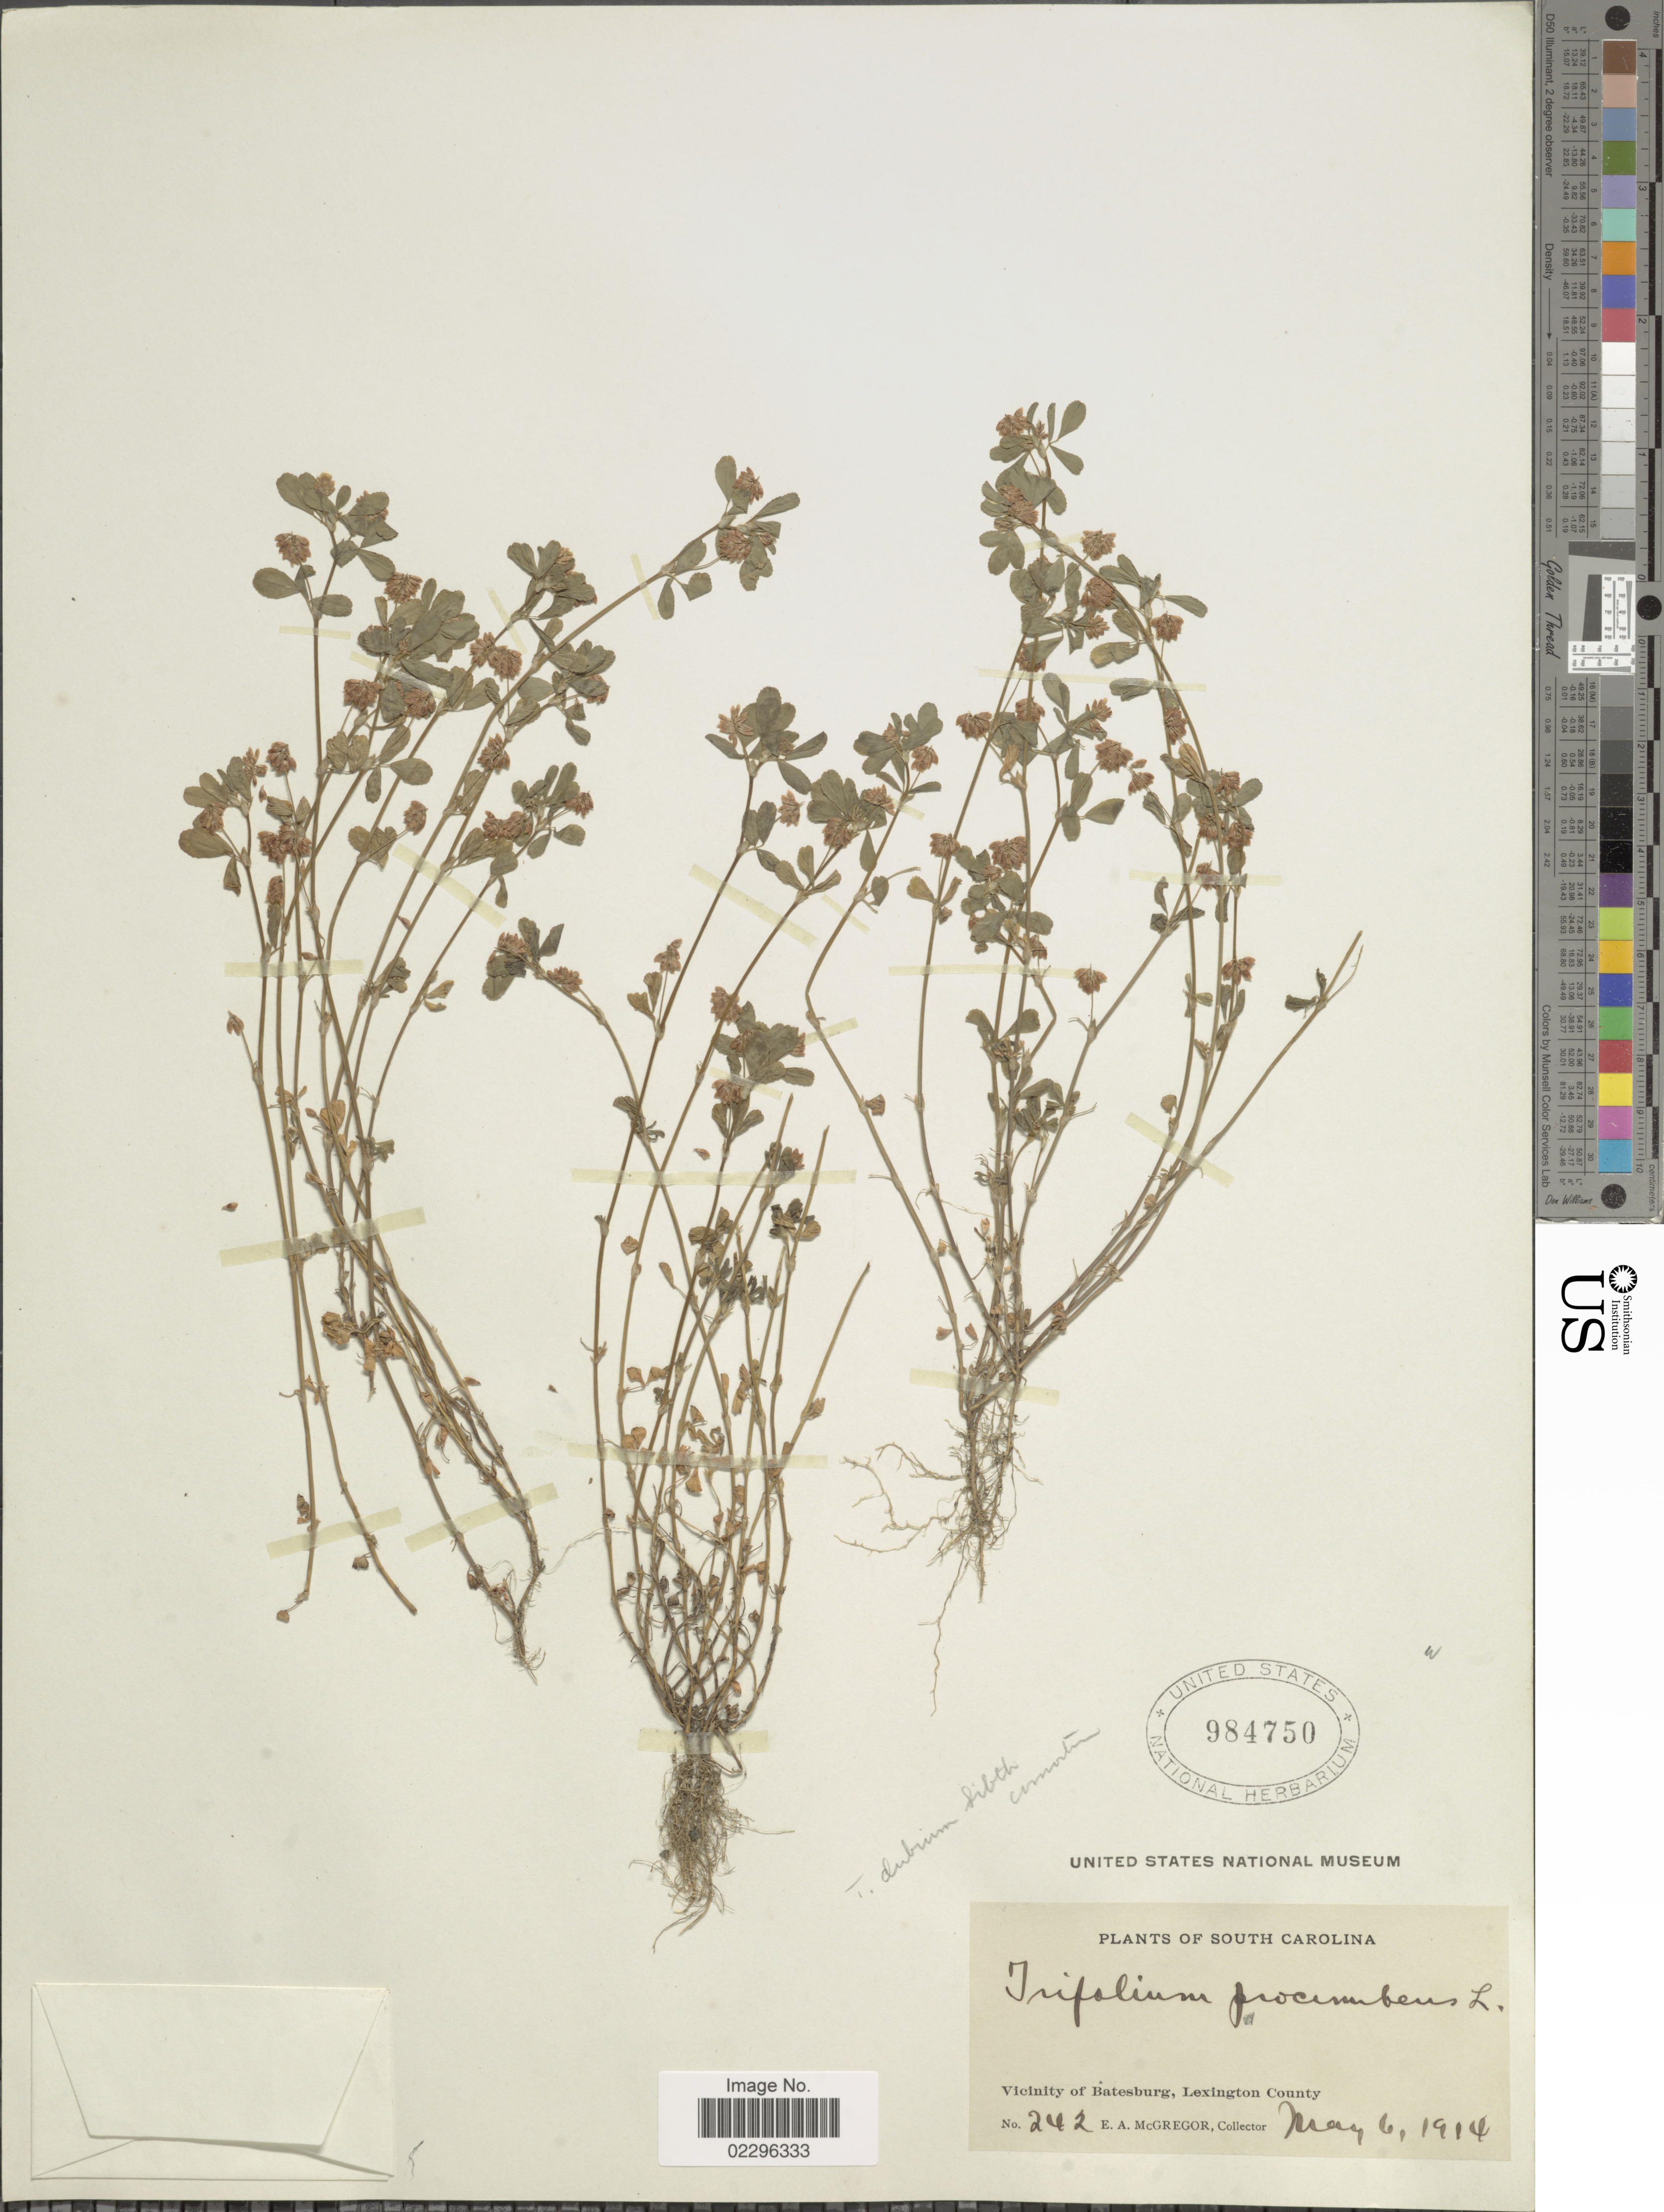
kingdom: Plantae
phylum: Tracheophyta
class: Magnoliopsida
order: Fabales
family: Fabaceae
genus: Trifolium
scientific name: Trifolium dubium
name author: Sibth.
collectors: E. A. McGregor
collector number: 242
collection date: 1914-05-06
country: United States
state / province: South Carolina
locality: Vicinity of Batesburg, Lexington County.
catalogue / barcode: US 984750